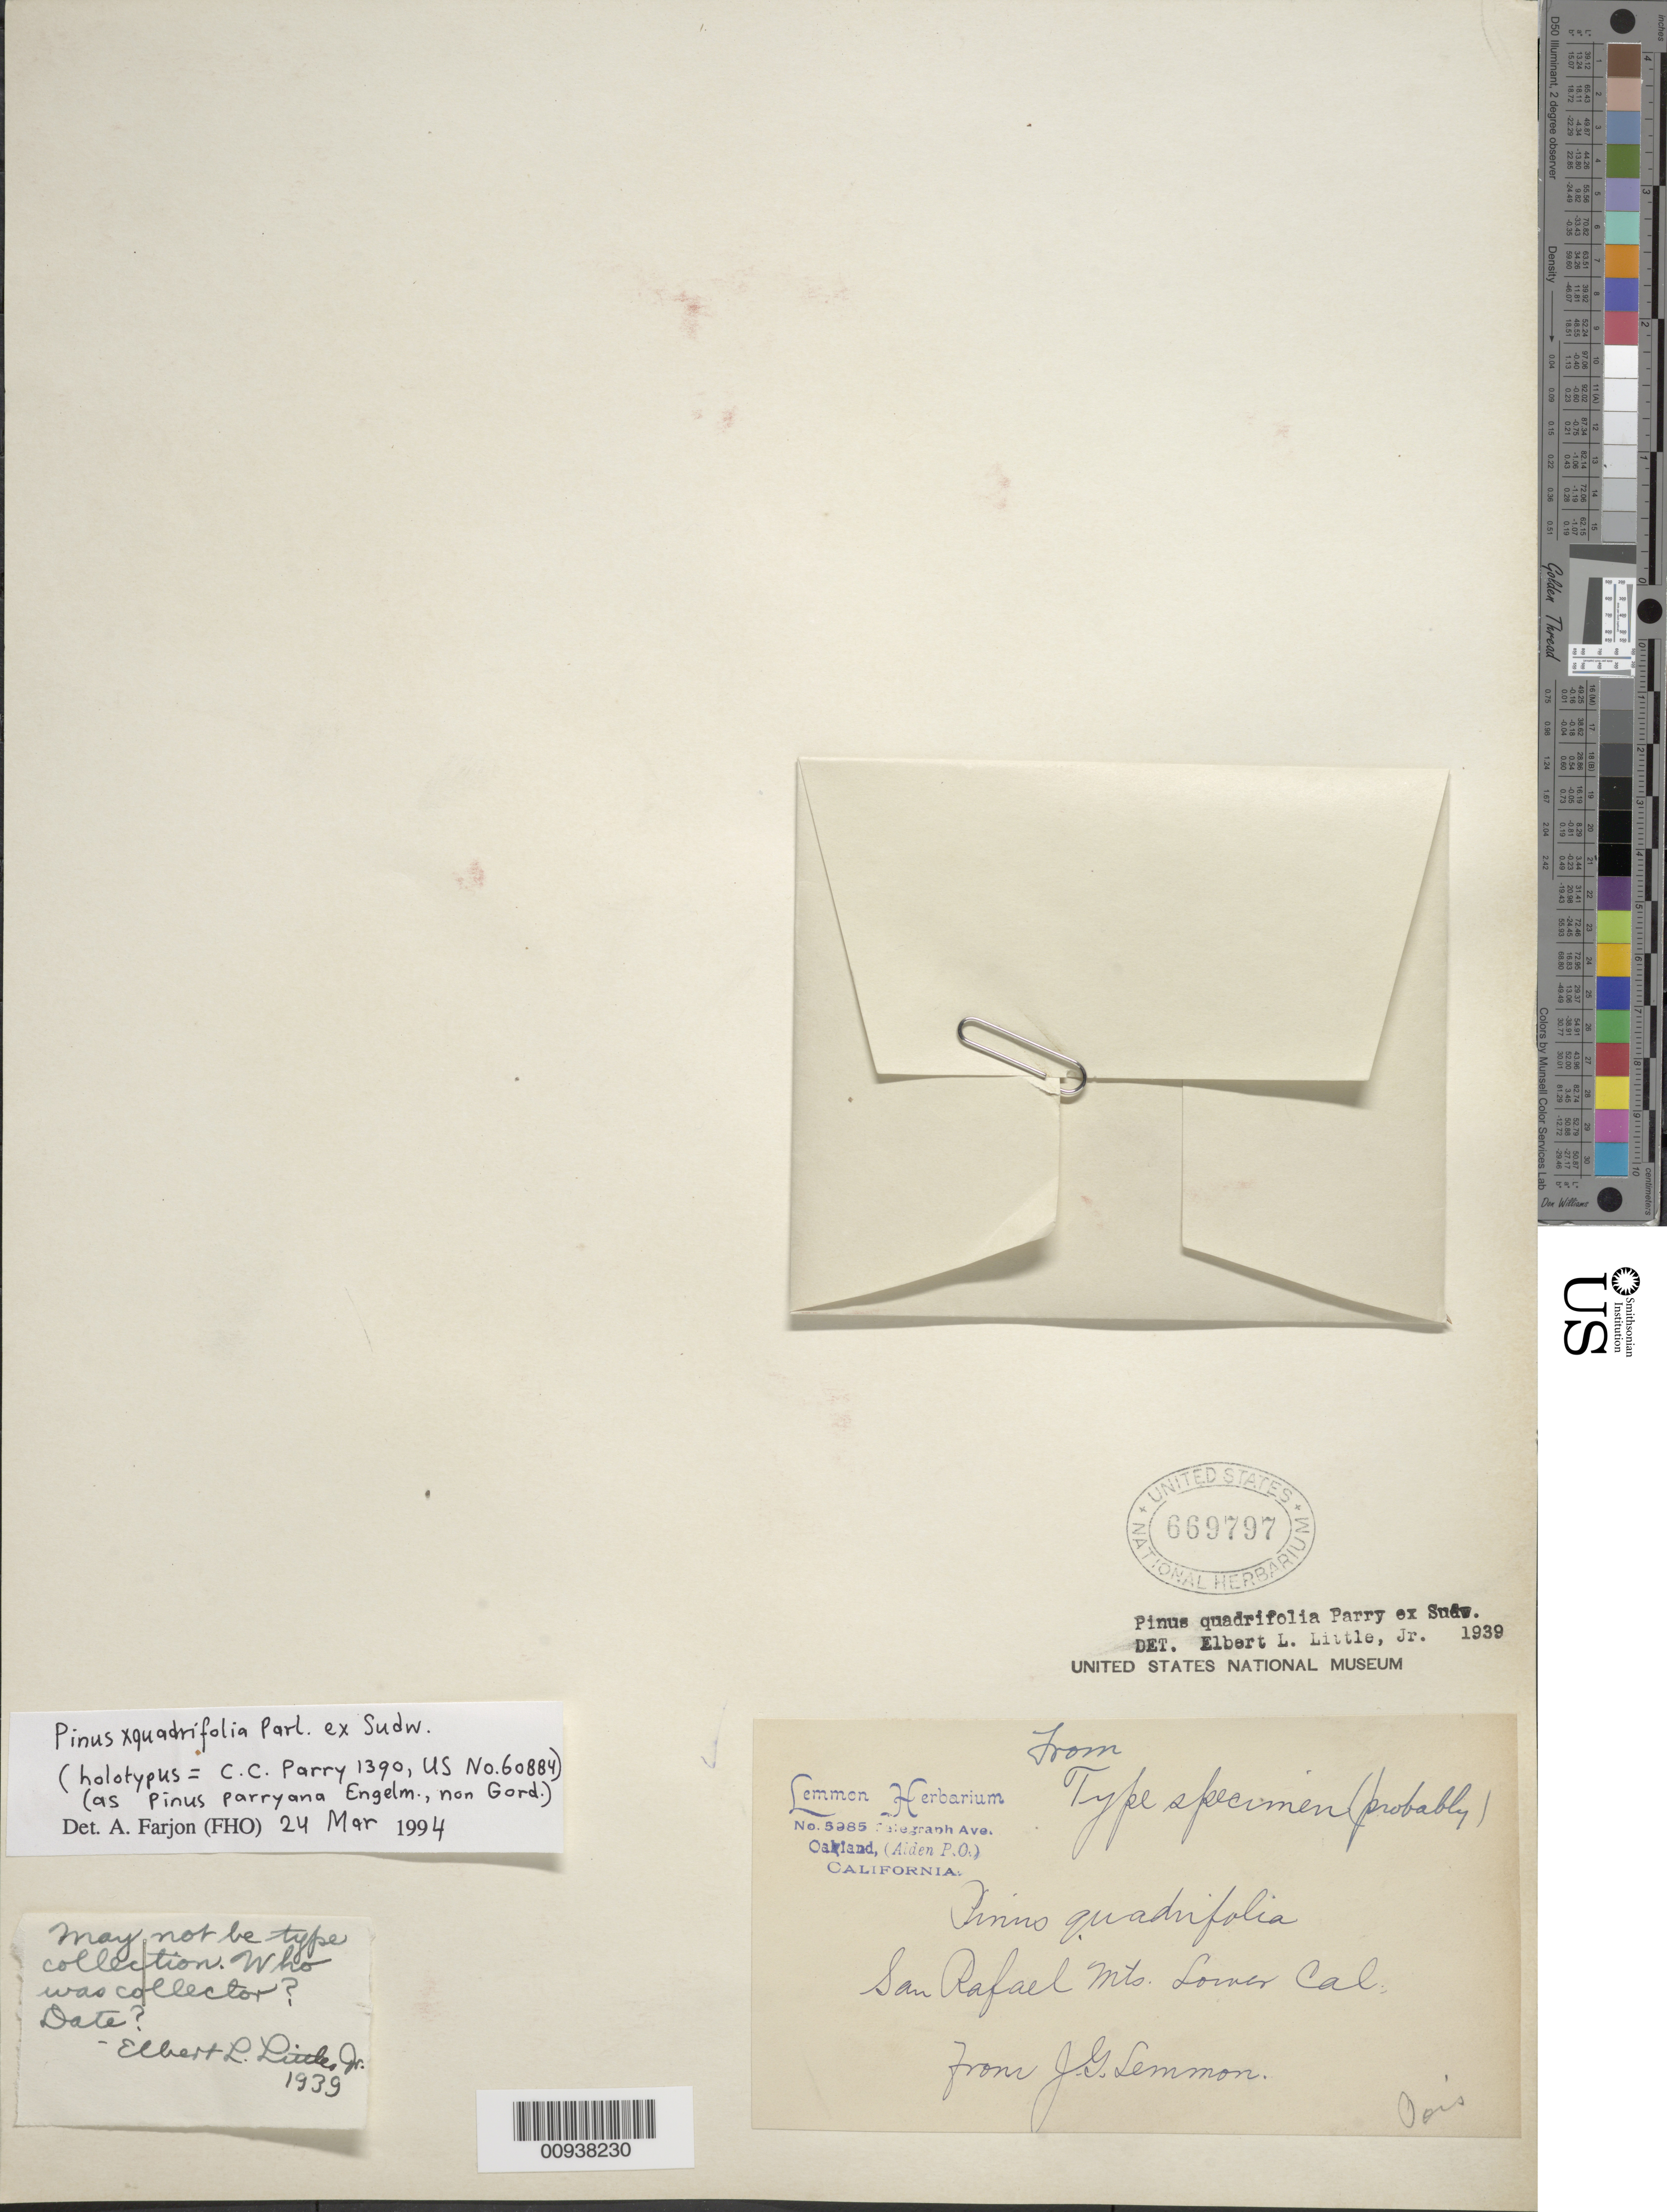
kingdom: Plantae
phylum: Tracheophyta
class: Pinopsida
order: Pinales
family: Pinaceae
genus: Pinus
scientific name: Pinus x quadrifolia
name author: Parl. ex Sudw.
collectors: J. G. Lemmon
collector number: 5285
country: Mexico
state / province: Baja California Norte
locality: San Rafael Mts. Lower California [Possibly Baja California Norte].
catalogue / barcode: US 669797